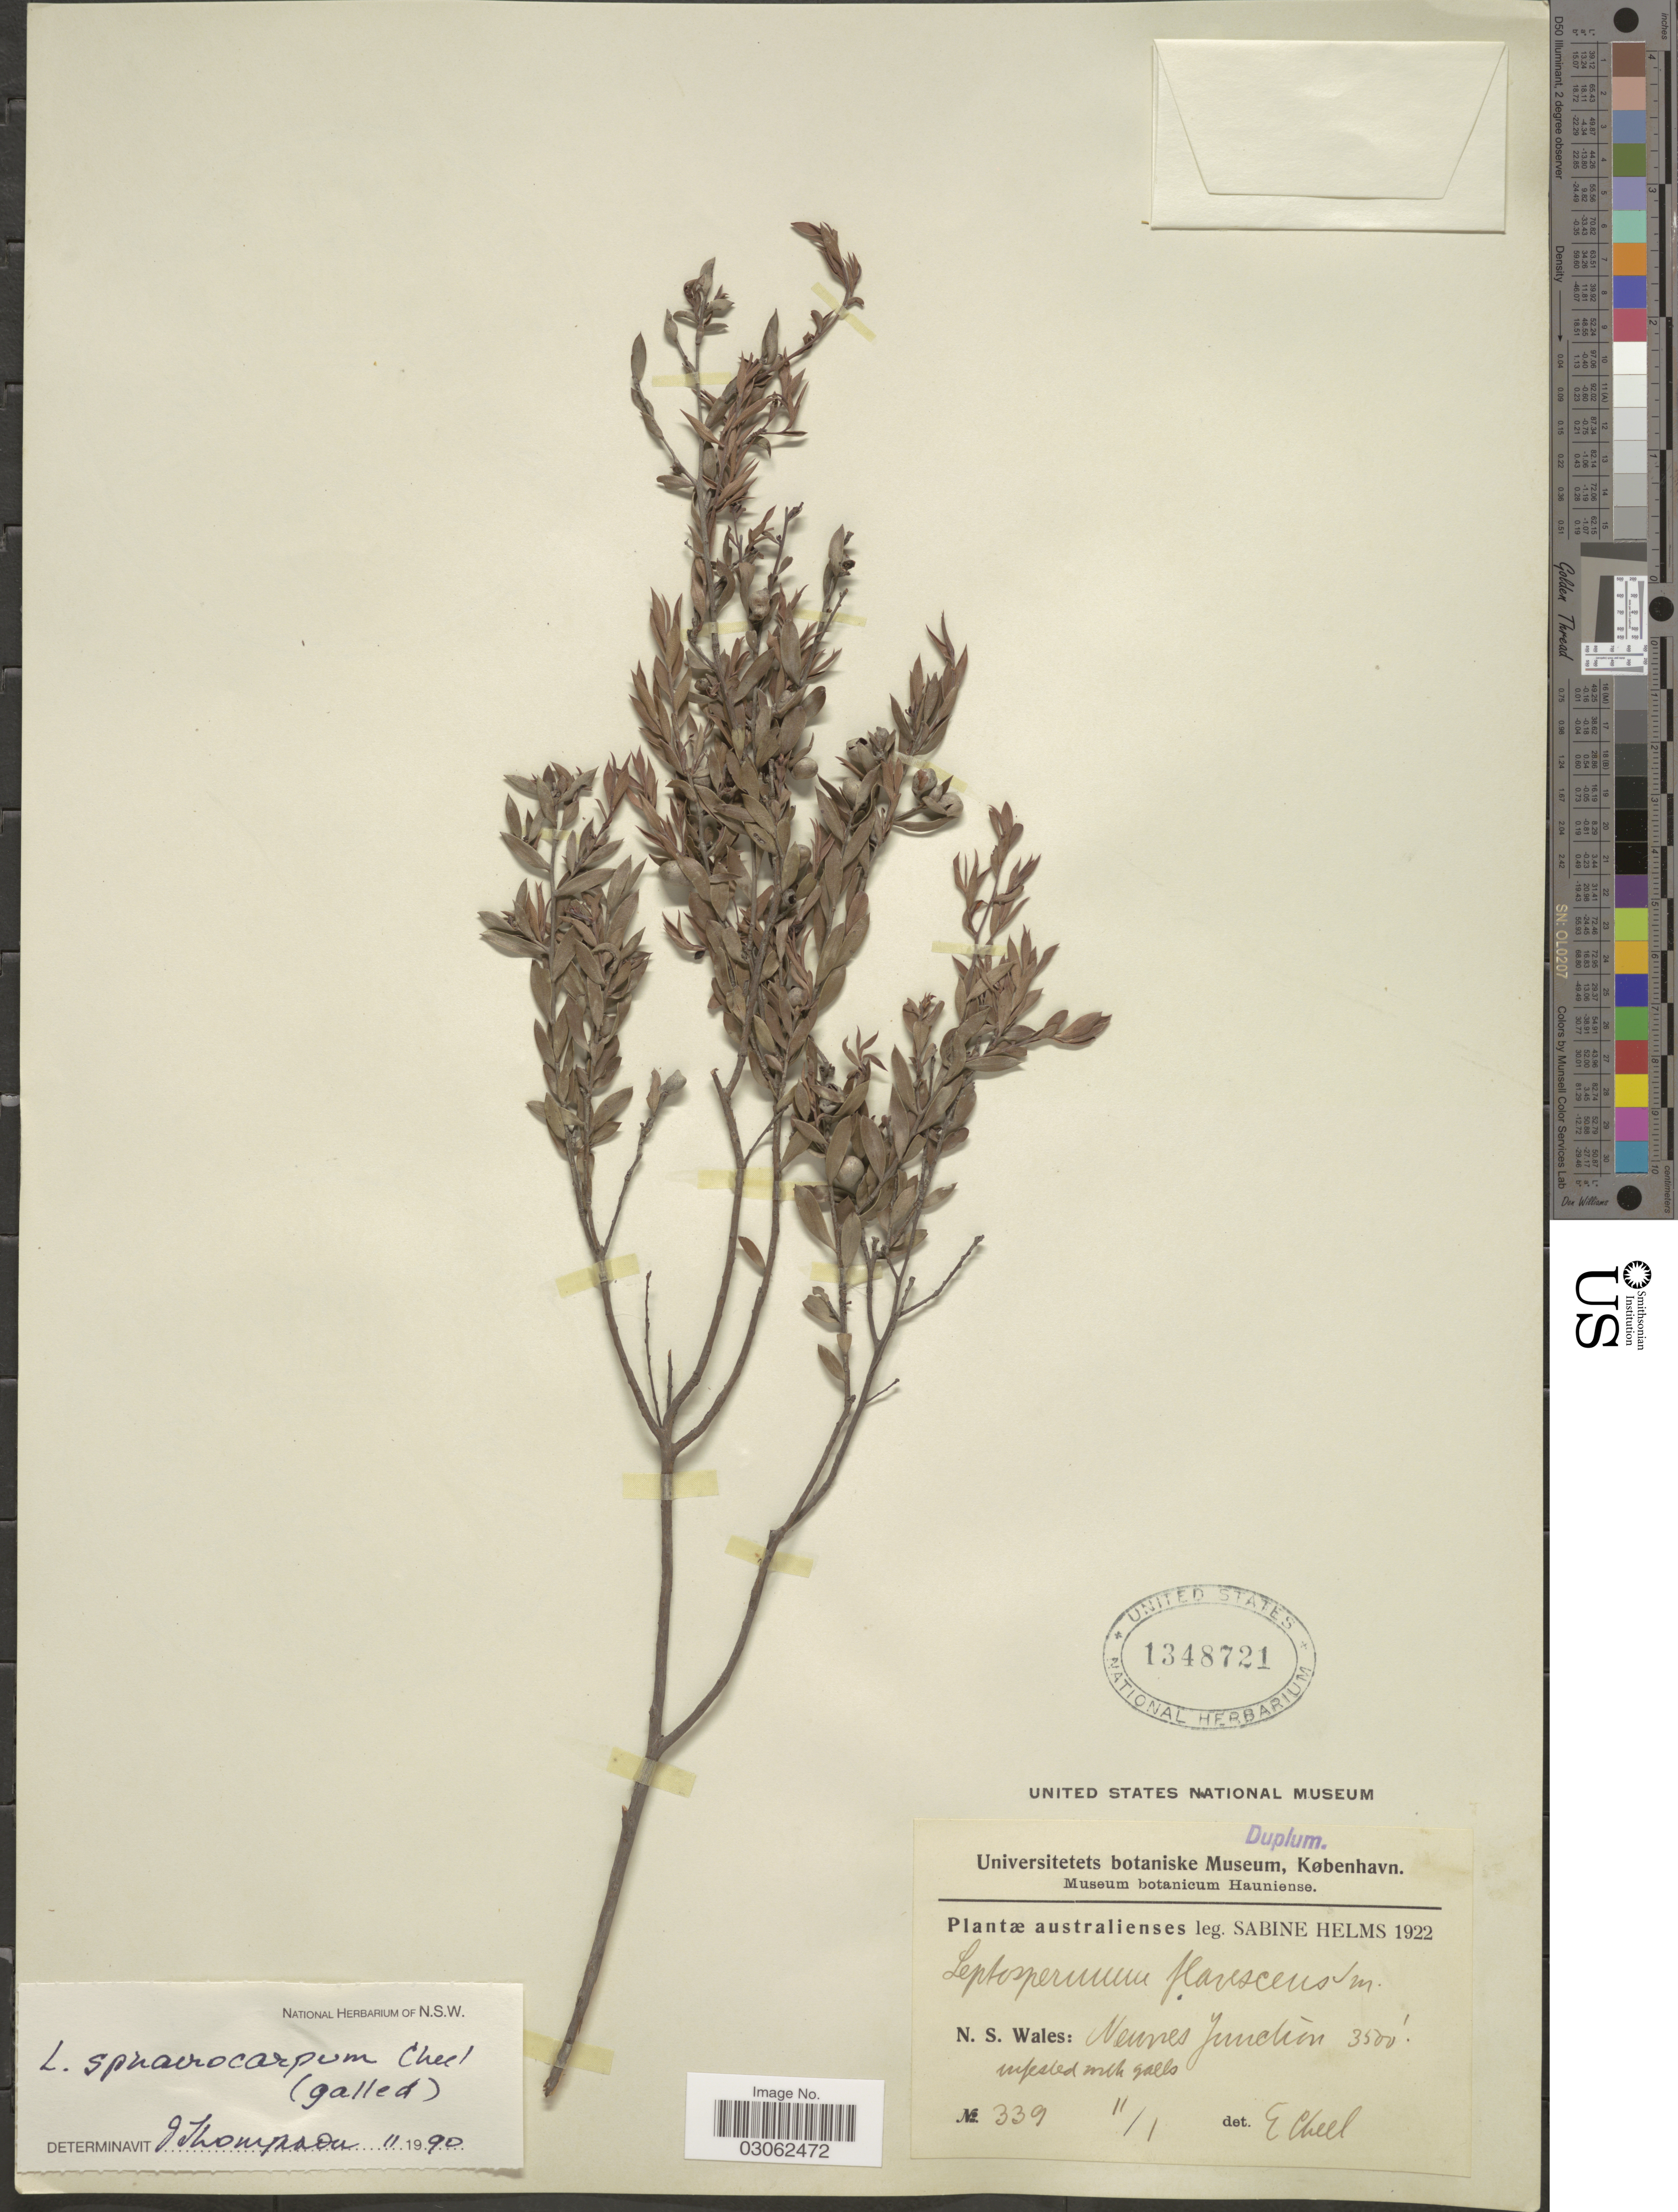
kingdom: Plantae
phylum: Tracheophyta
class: Magnoliopsida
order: Myrtales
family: Myrtaceae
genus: Leptospermum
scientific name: Leptospermum sphaerocarpum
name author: Cheel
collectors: S. Helms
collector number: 339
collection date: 1922-01-11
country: Australia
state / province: New South Wales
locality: N. S. Wales: Newnes Junction.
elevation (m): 1067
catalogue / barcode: US 1348721